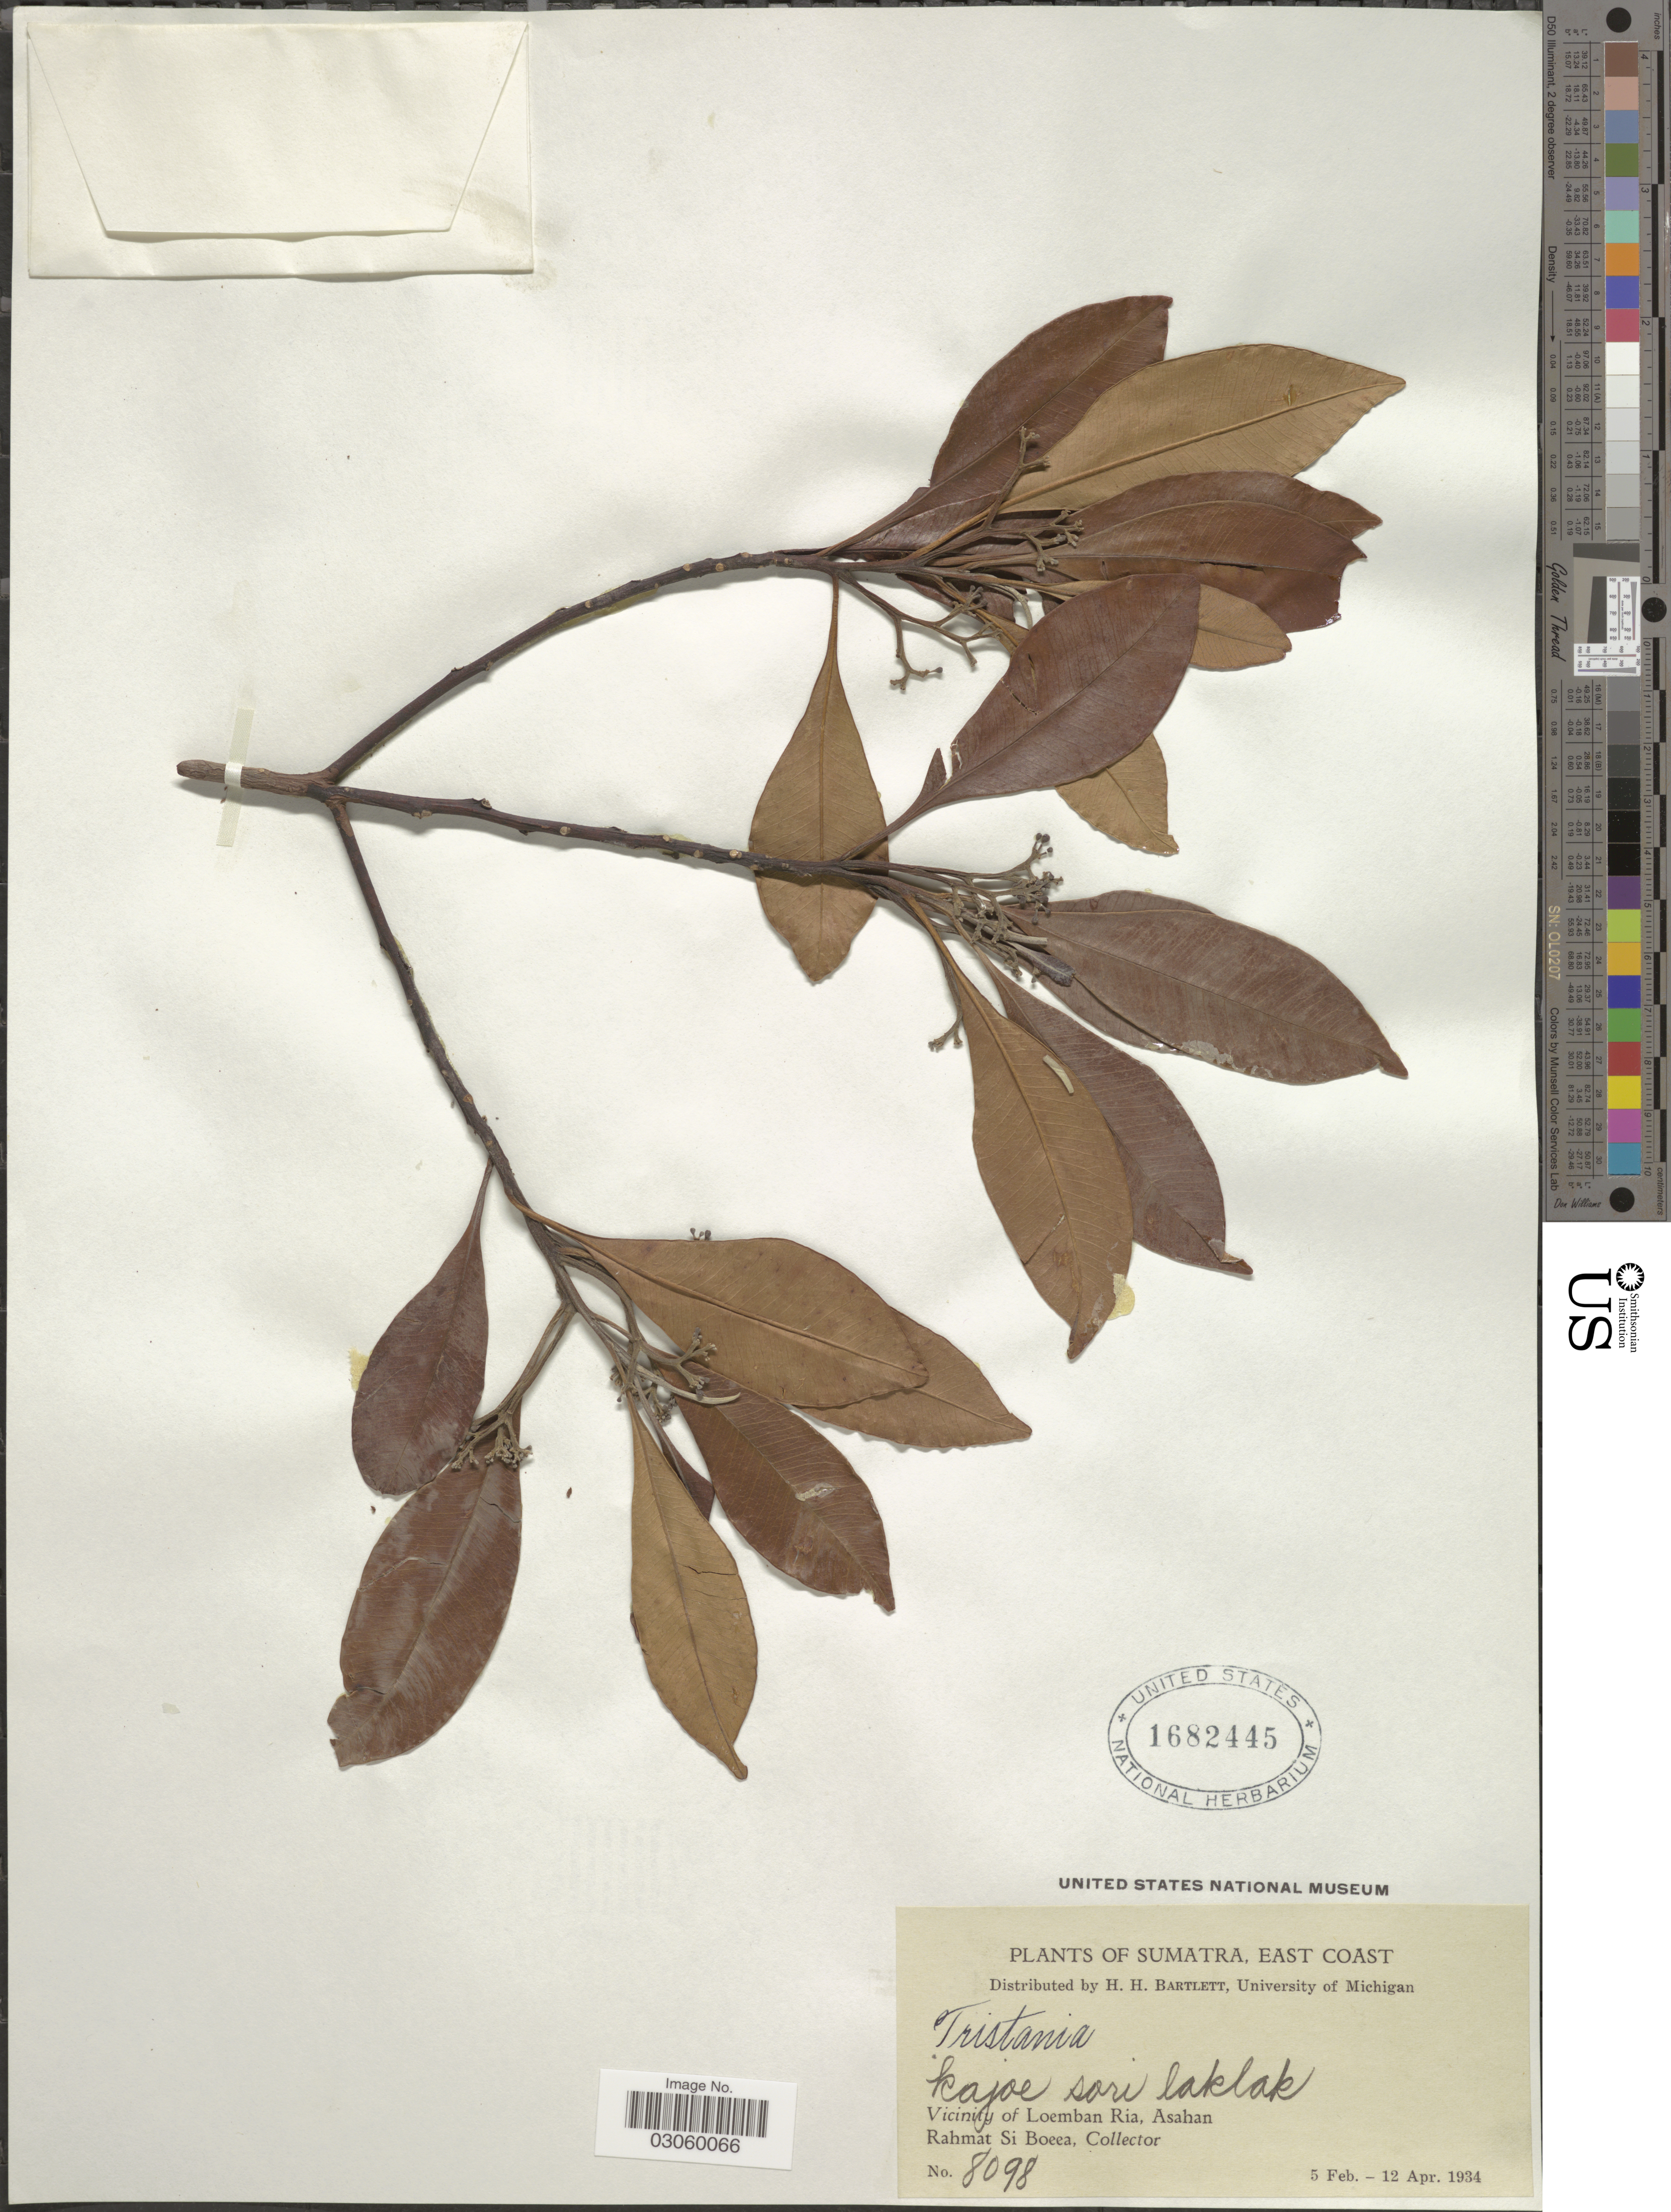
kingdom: Plantae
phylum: Tracheophyta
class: Magnoliopsida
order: Myrtales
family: Myrtaceae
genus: Tristaniopsis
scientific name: Tristaniopsis sp.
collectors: Rahmat Si Boeea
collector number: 8098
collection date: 1934-02-05/1934-04-12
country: Indonesia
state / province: Sumatra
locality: East Coast, Vicinity of Loemban Ria, Asaban.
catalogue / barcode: US 1682445